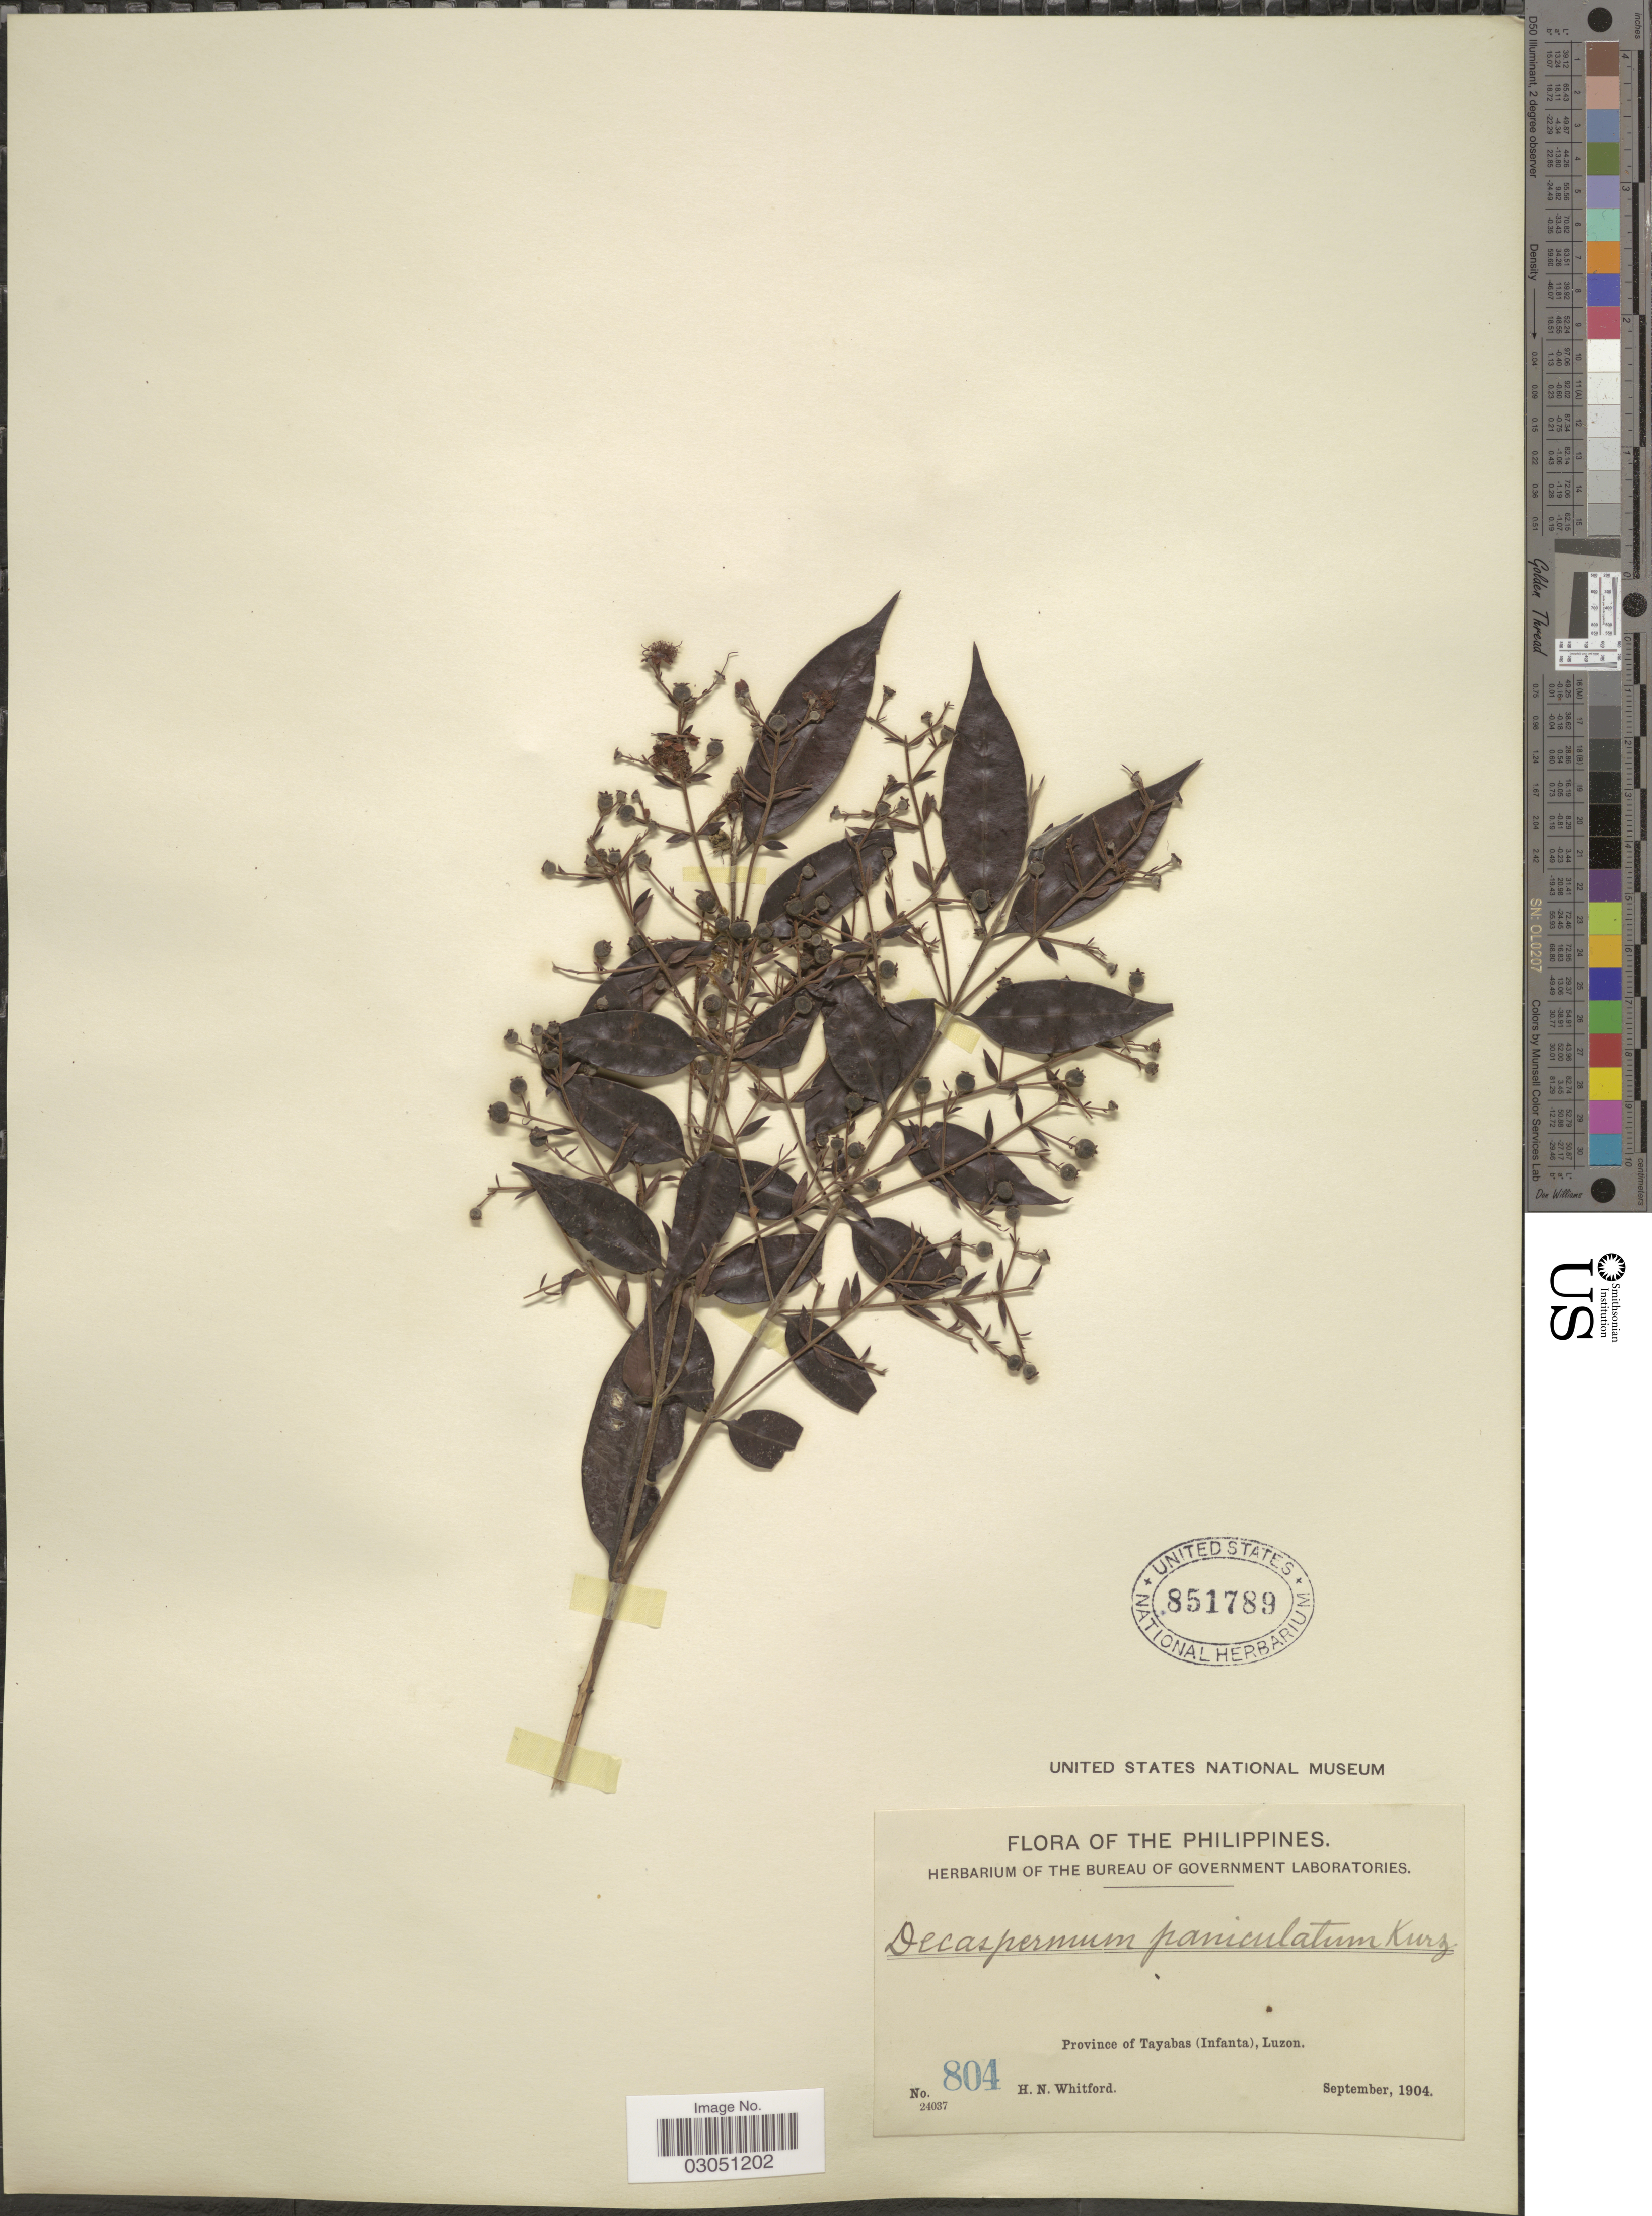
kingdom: Plantae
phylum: Tracheophyta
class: Magnoliopsida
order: Myrtales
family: Myrtaceae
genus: Decaspermum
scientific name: Decaspermum fruticosum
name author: J.R. Forst. & G. Forst.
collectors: H. N. Whitford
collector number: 804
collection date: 1904-09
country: Philippines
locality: The Philippines. Province of Tayabas (Infanta), Luzon.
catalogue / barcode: US 851789